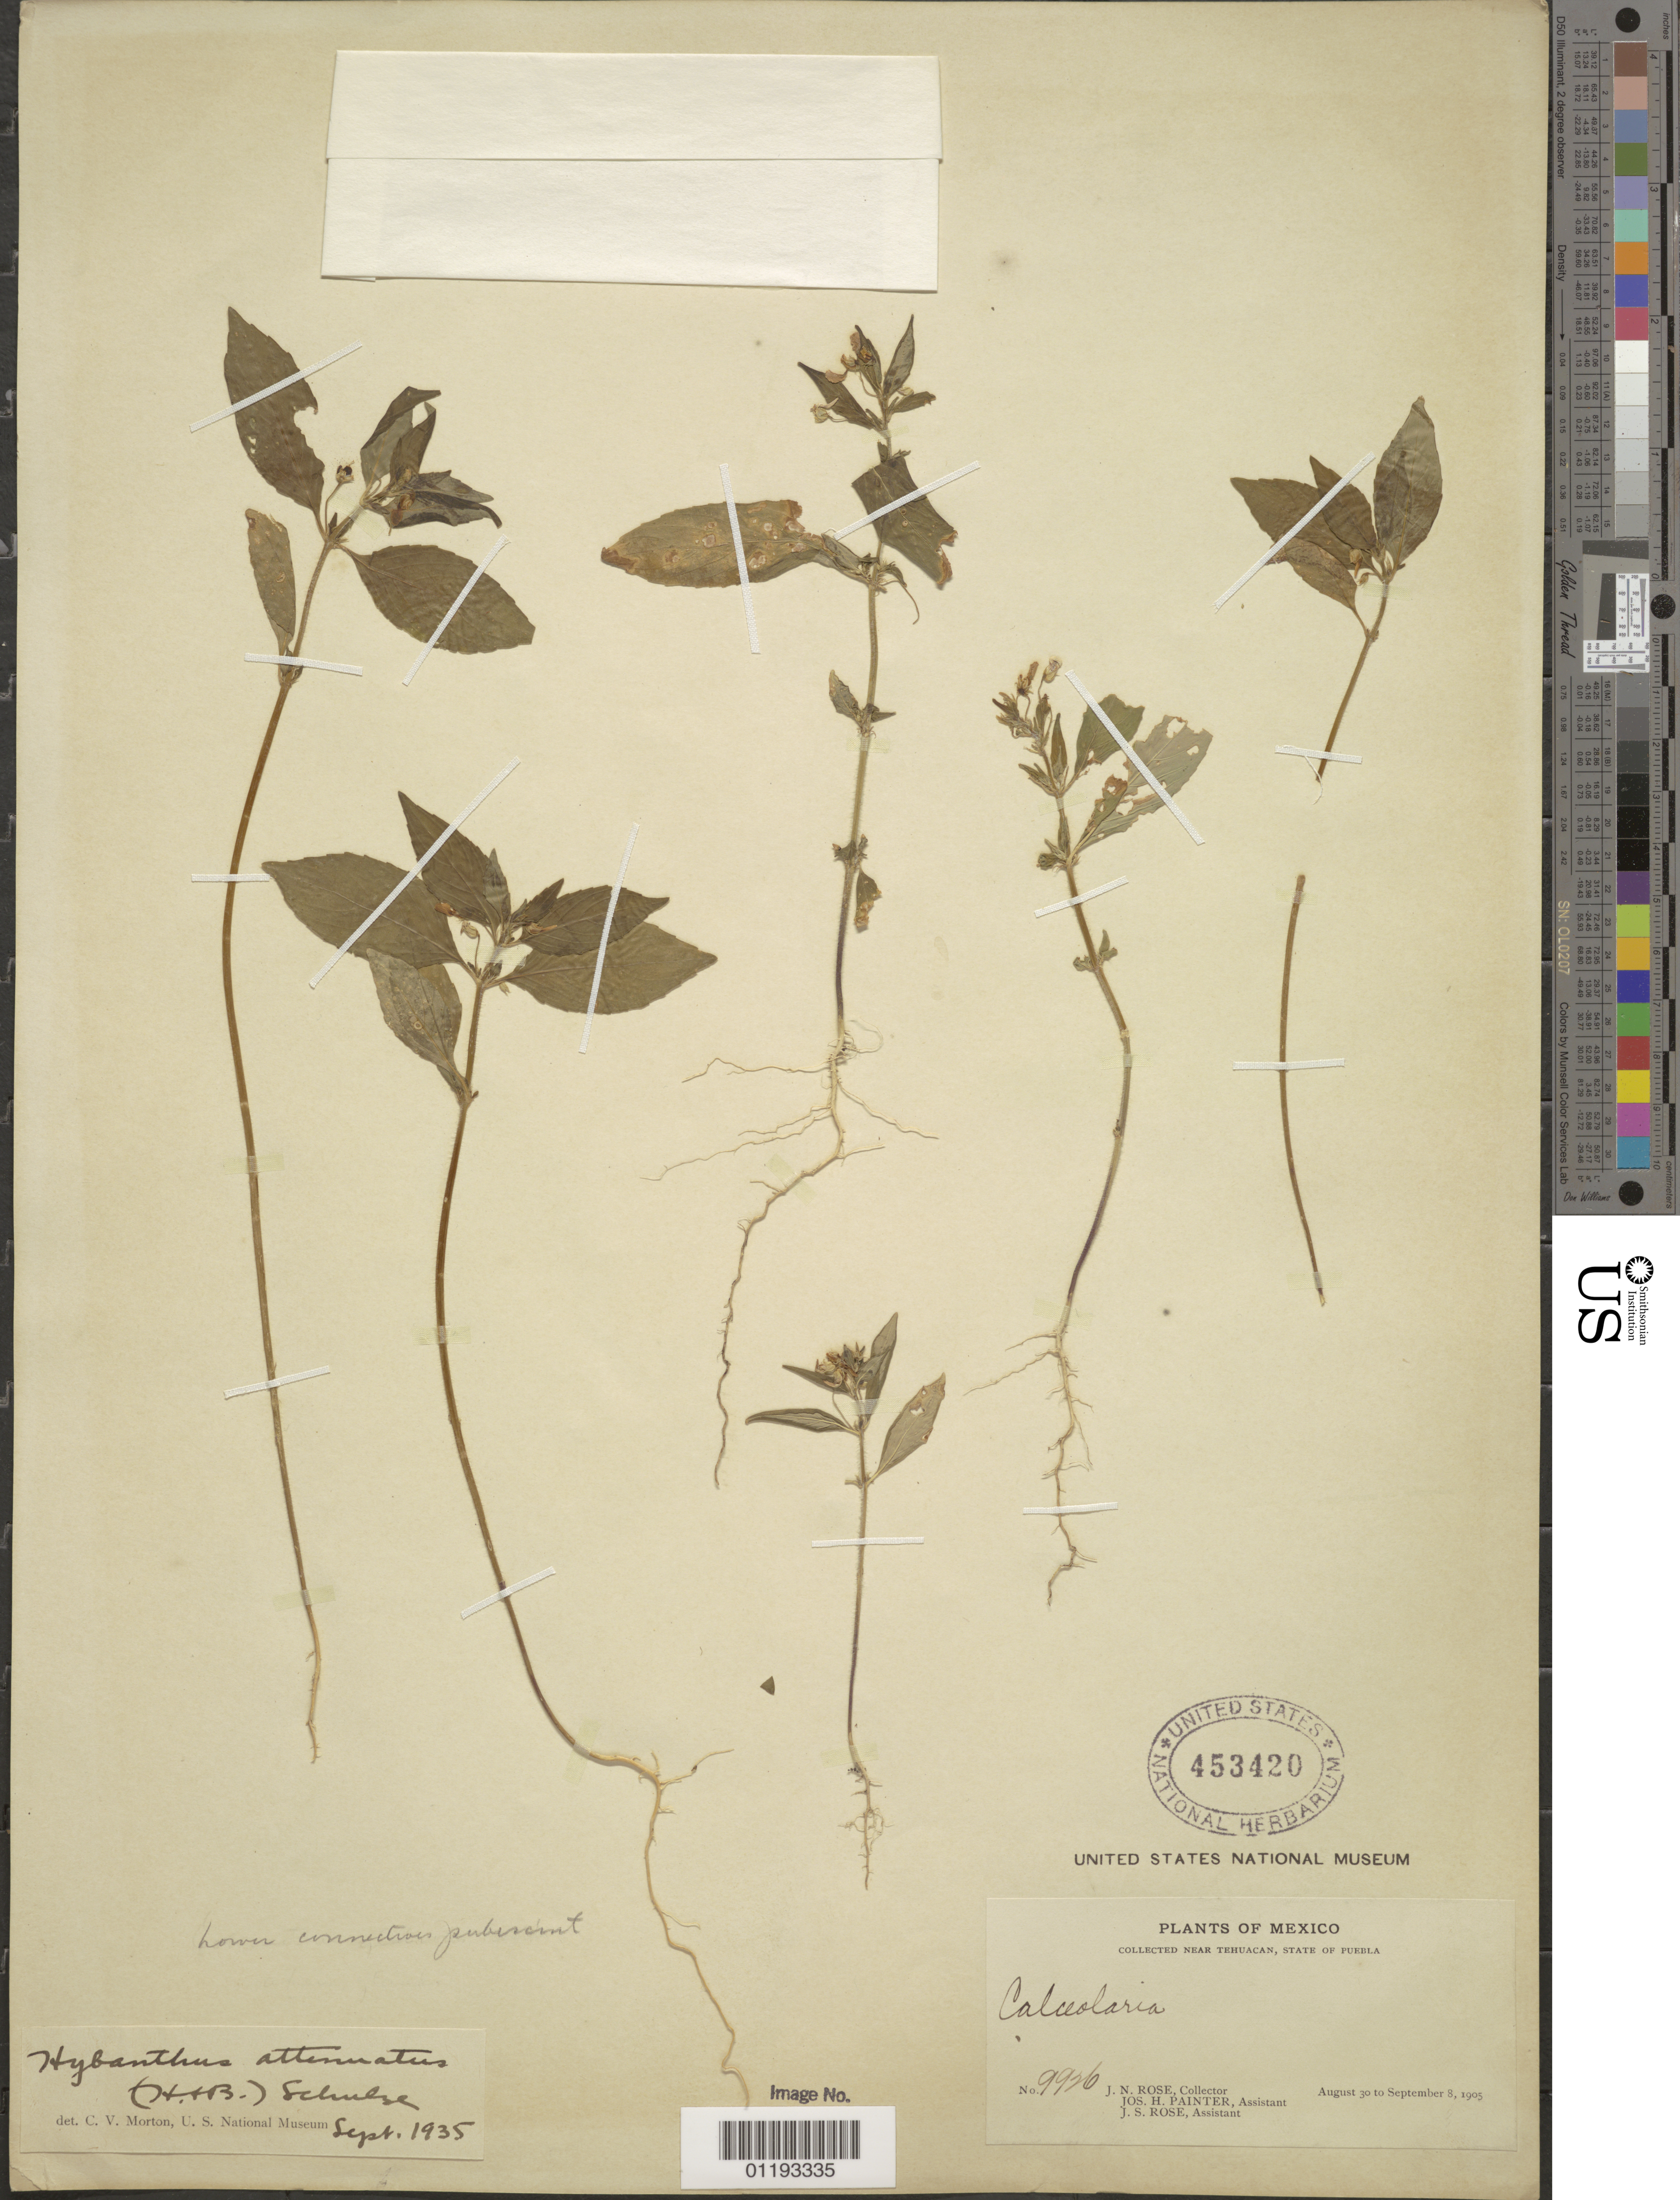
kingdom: Plantae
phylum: Tracheophyta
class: Magnoliopsida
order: Malpighiales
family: Violaceae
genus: Pombalia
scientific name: Pombalia attenuata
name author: (Humb. & Bonpl. ex Willd.) Paula-Souza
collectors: J. N. Rose, J. H. Painter & J. S. Rose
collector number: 9936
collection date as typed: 30 Aug 1905 to 08 Sep 1905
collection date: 1905-08-30/1905-09-08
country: Mexico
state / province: Puebla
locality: Near Tehuacan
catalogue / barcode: US 453420